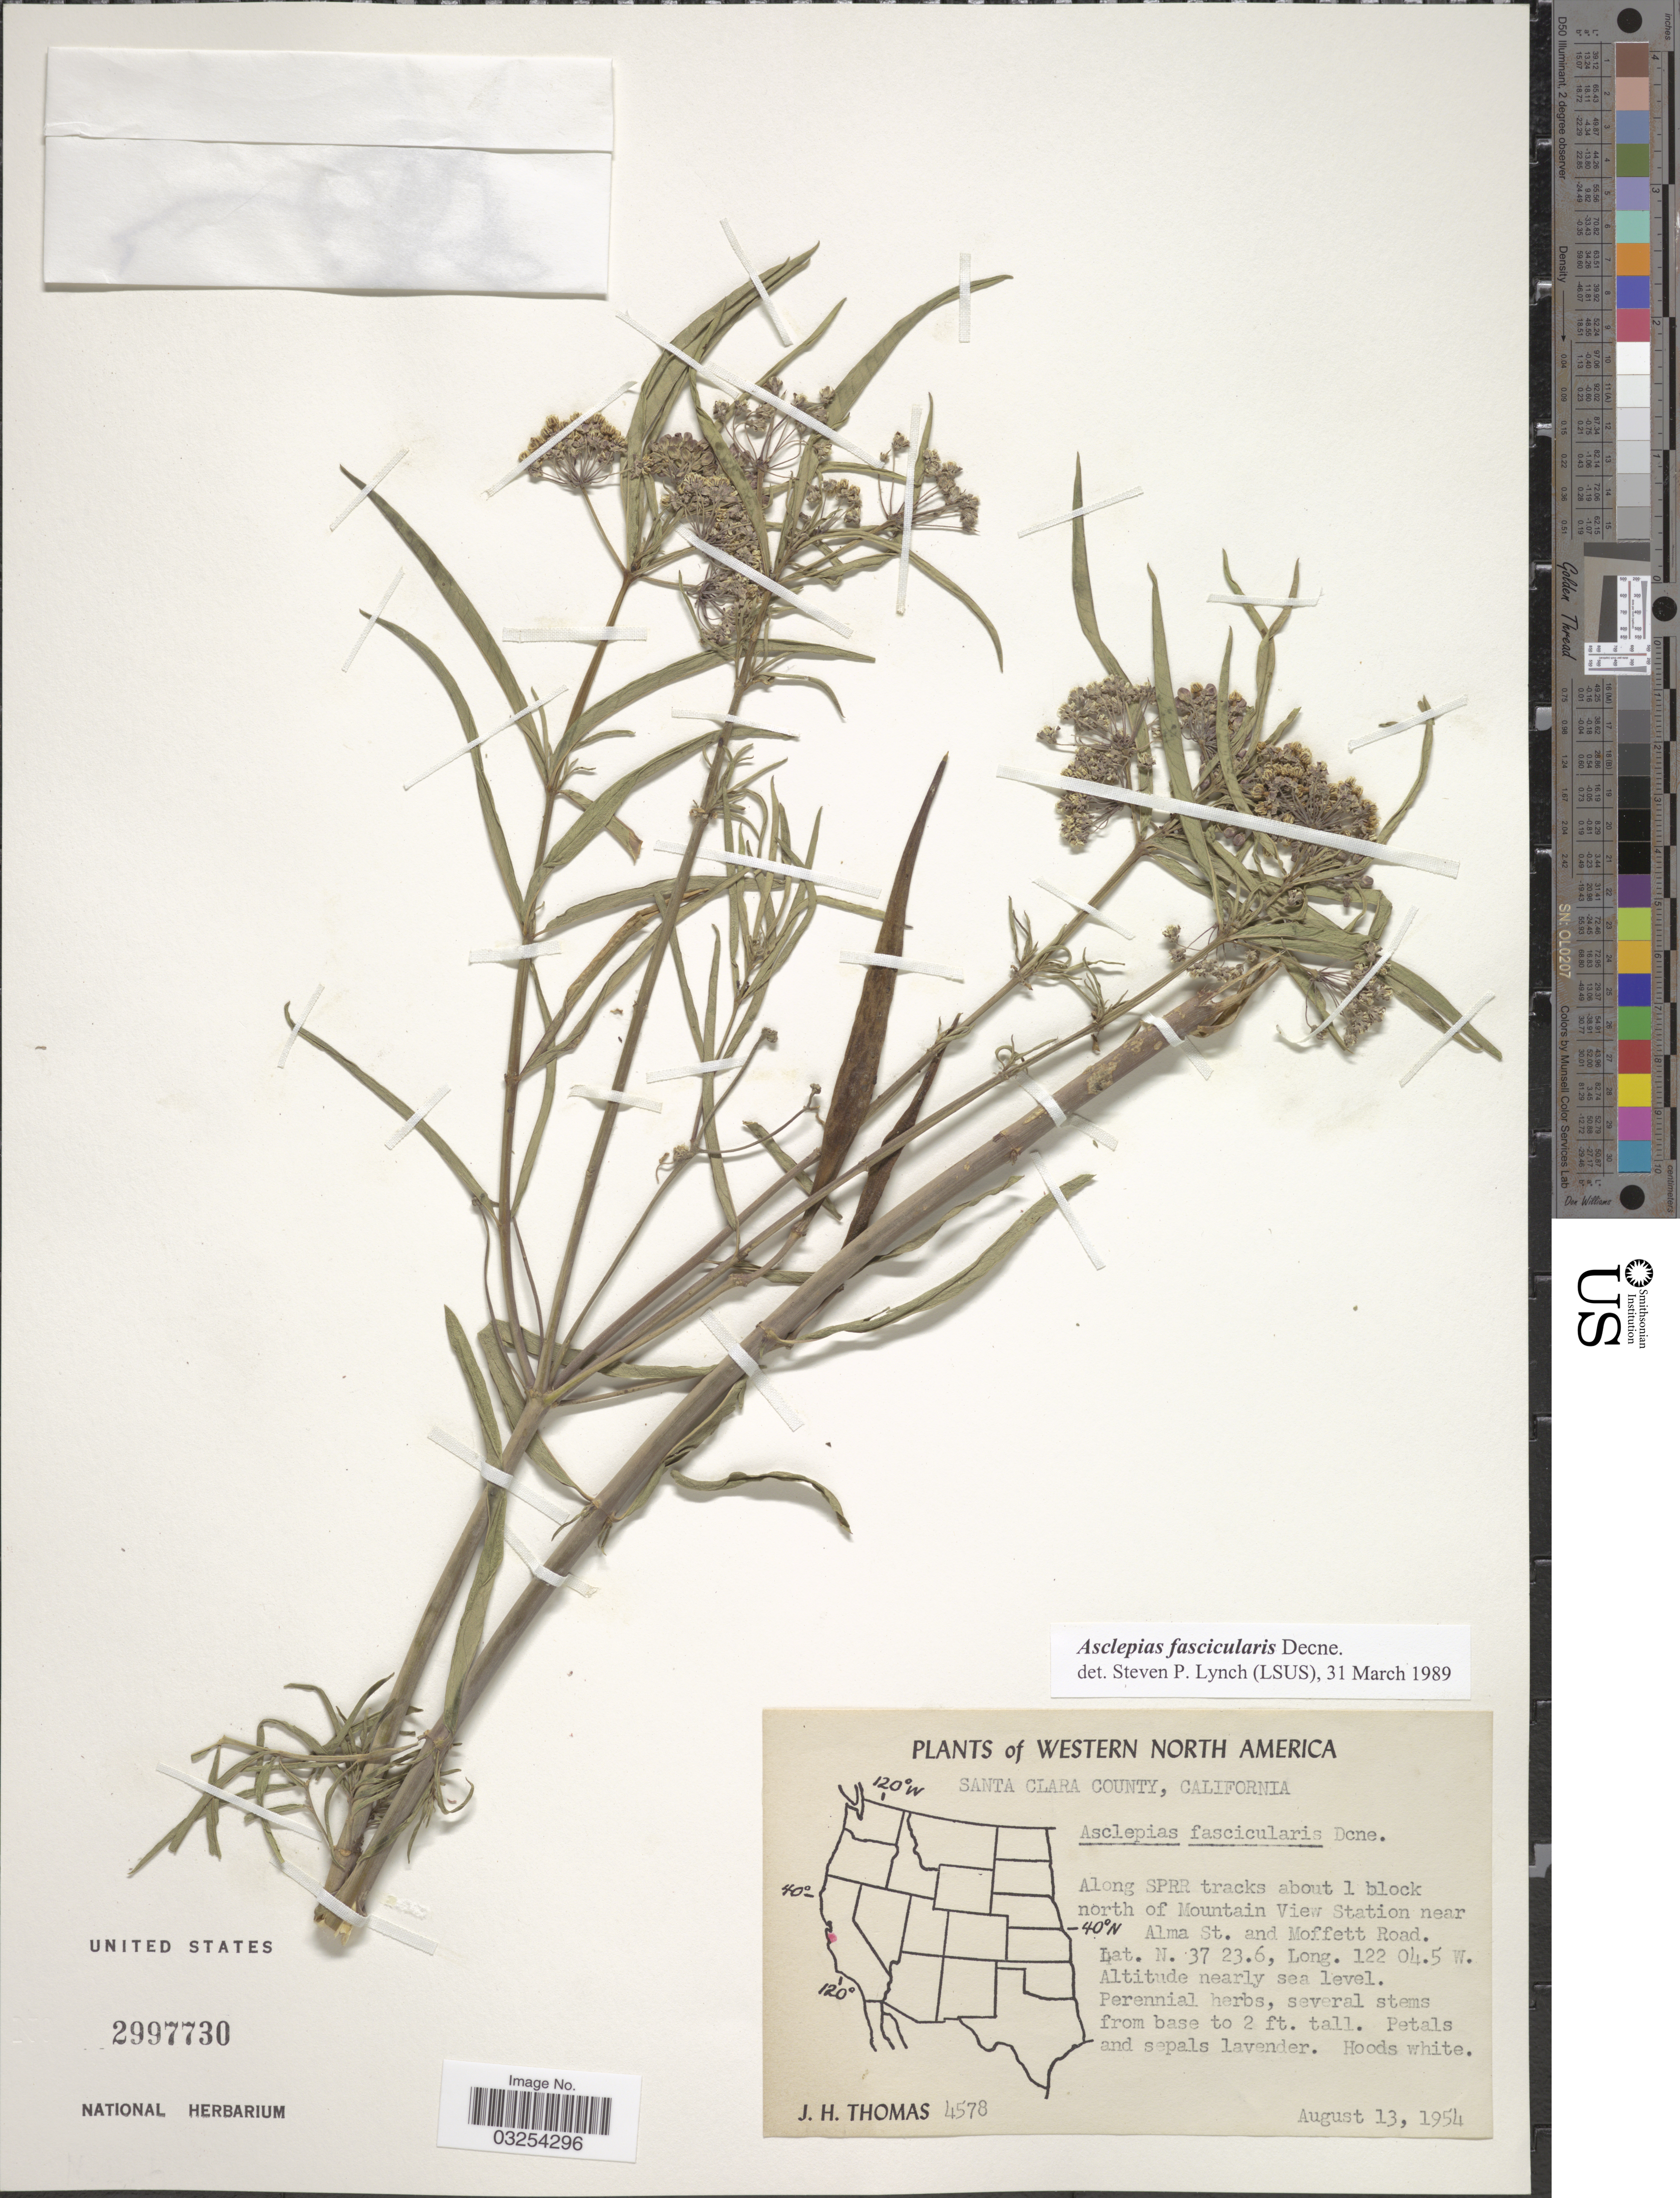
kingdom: Plantae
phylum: Tracheophyta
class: Magnoliopsida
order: Gentianales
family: Apocynaceae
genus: Asclepias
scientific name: Asclepias fascicularis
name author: Decne.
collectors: J. H. Thomas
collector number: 4578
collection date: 1954-08-13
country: United States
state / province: California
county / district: Santa Clara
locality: Western North America. Santa Clara County. Along SPRR tracks about 1 block north of Mountain View Station near Alma St. and Moffett Road.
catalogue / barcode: US 2997730